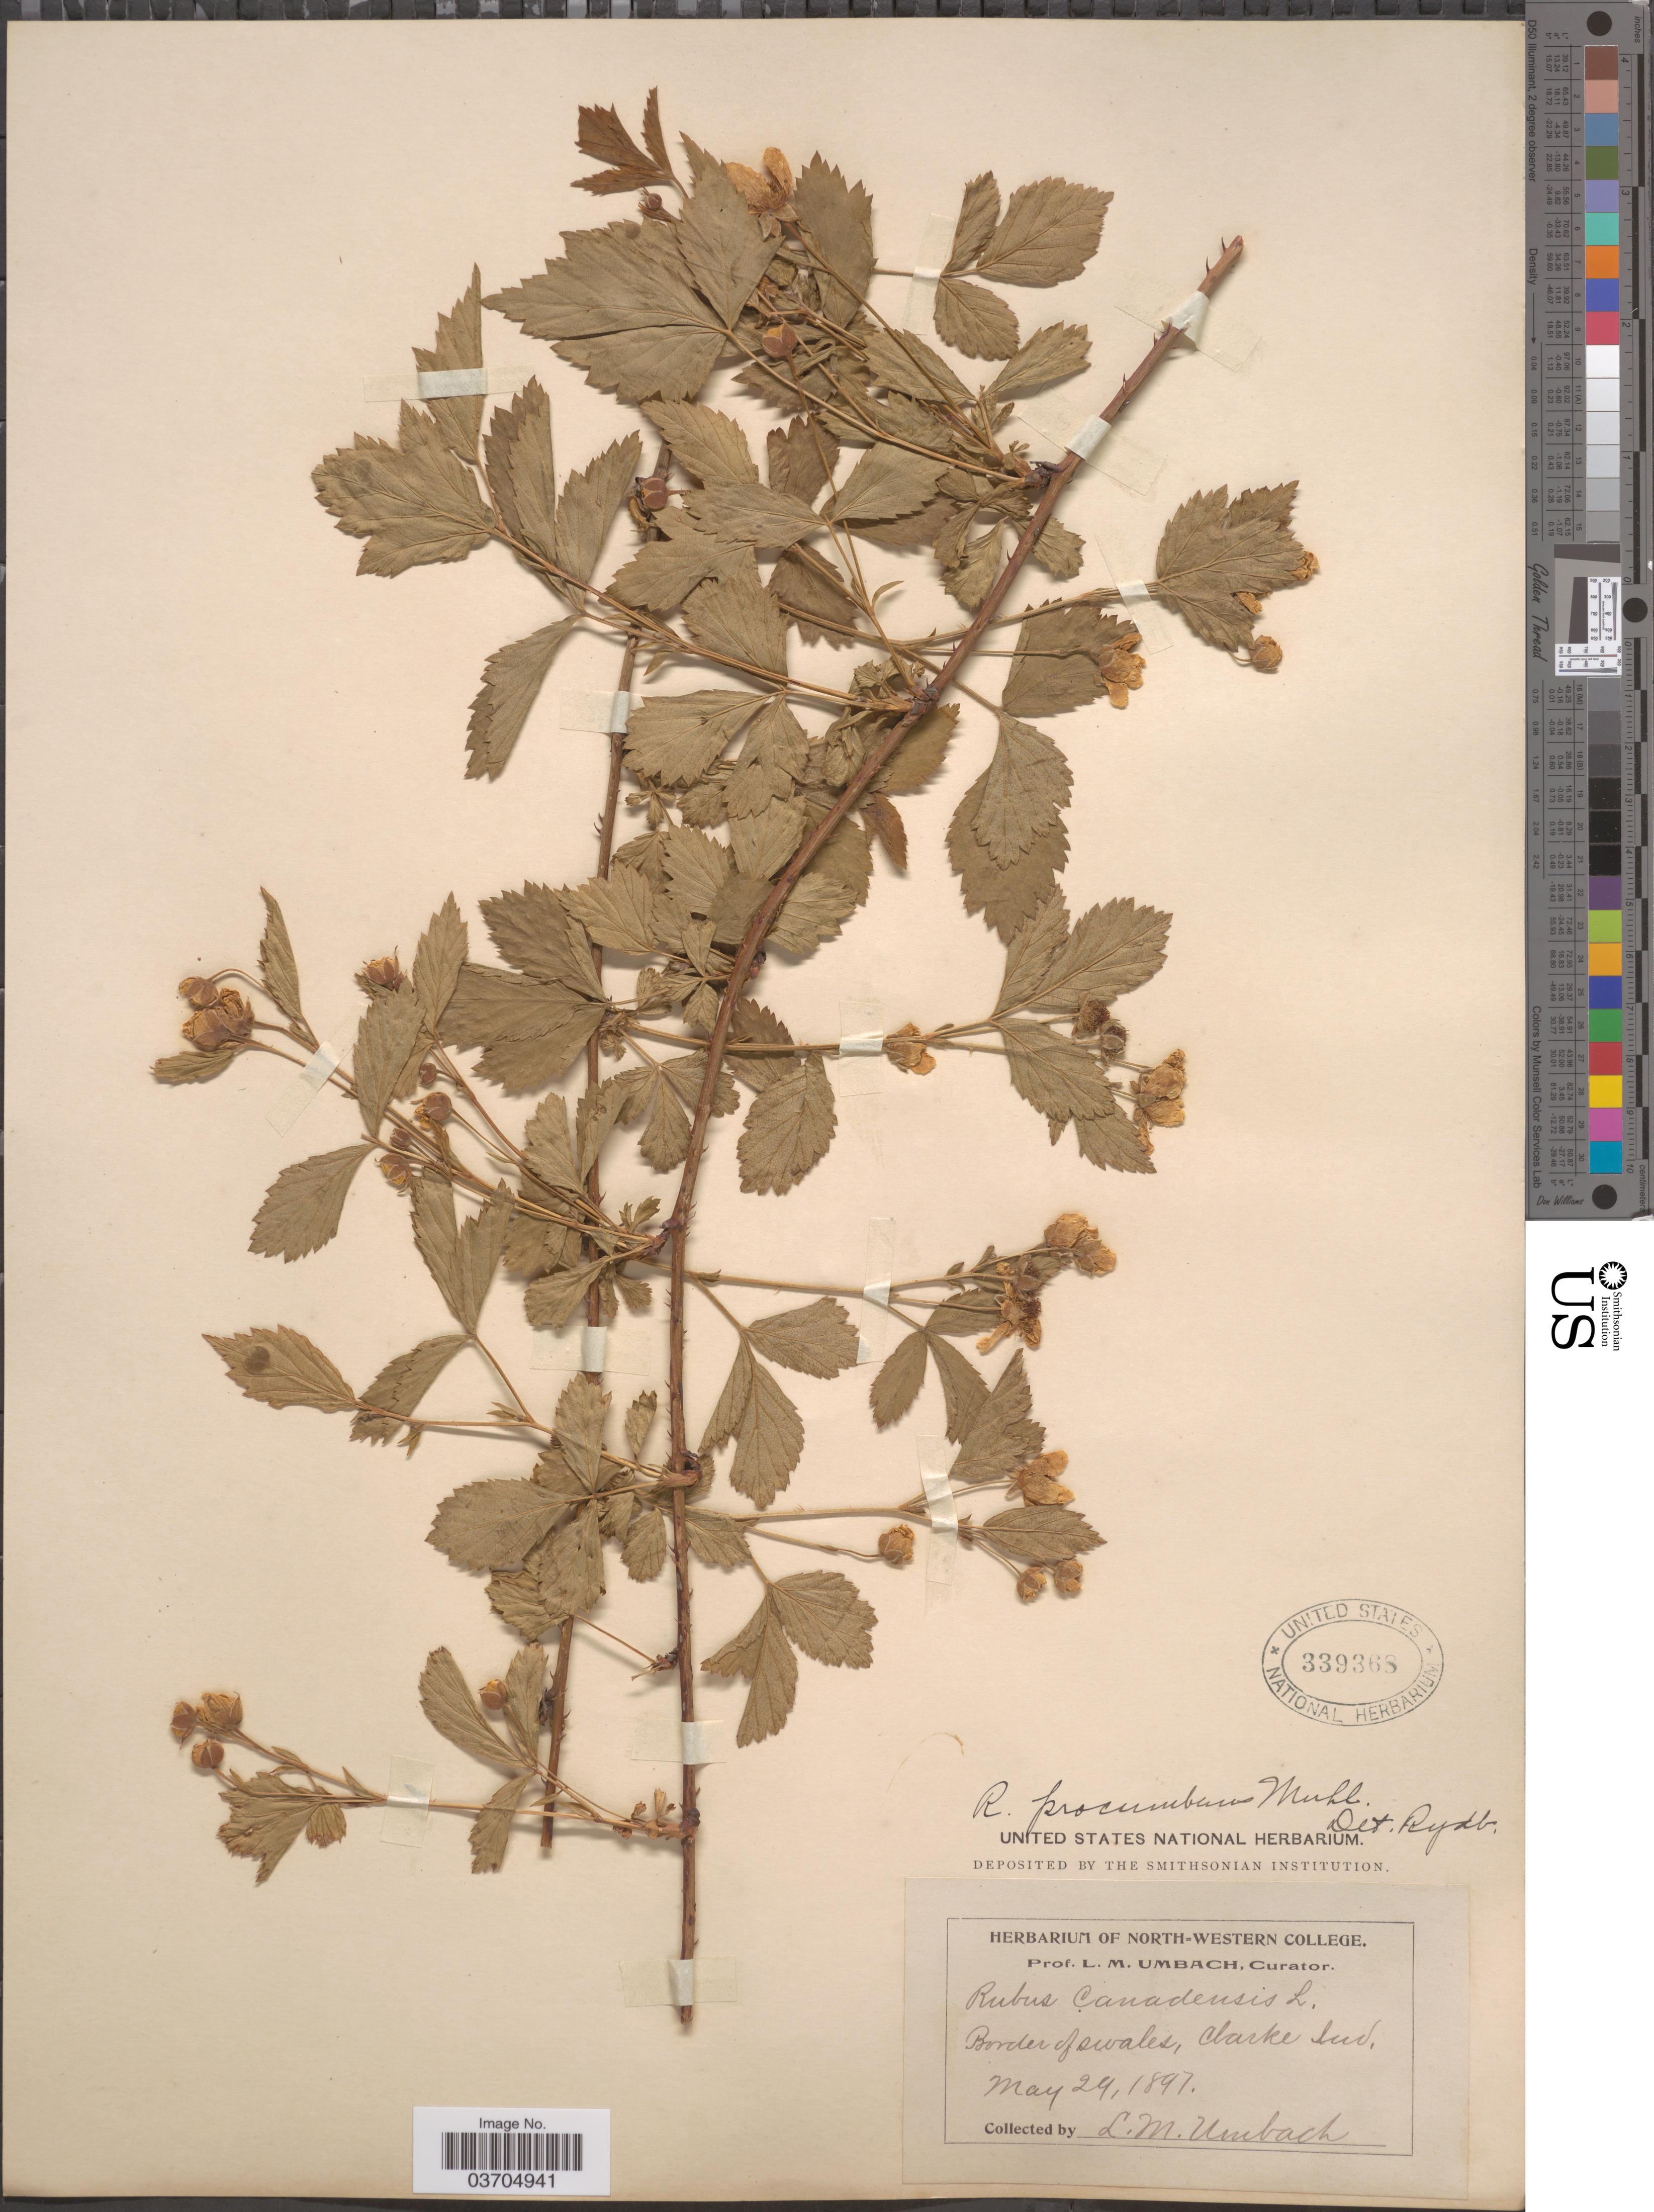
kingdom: Plantae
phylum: Tracheophyta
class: Magnoliopsida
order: Rosales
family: Rosaceae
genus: Rubus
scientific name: Rubus procumbens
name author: Muhl.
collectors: L. M. Umbach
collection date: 1897-05-29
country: United States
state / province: Indiana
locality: Border of swales, Clarke.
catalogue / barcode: US 339368